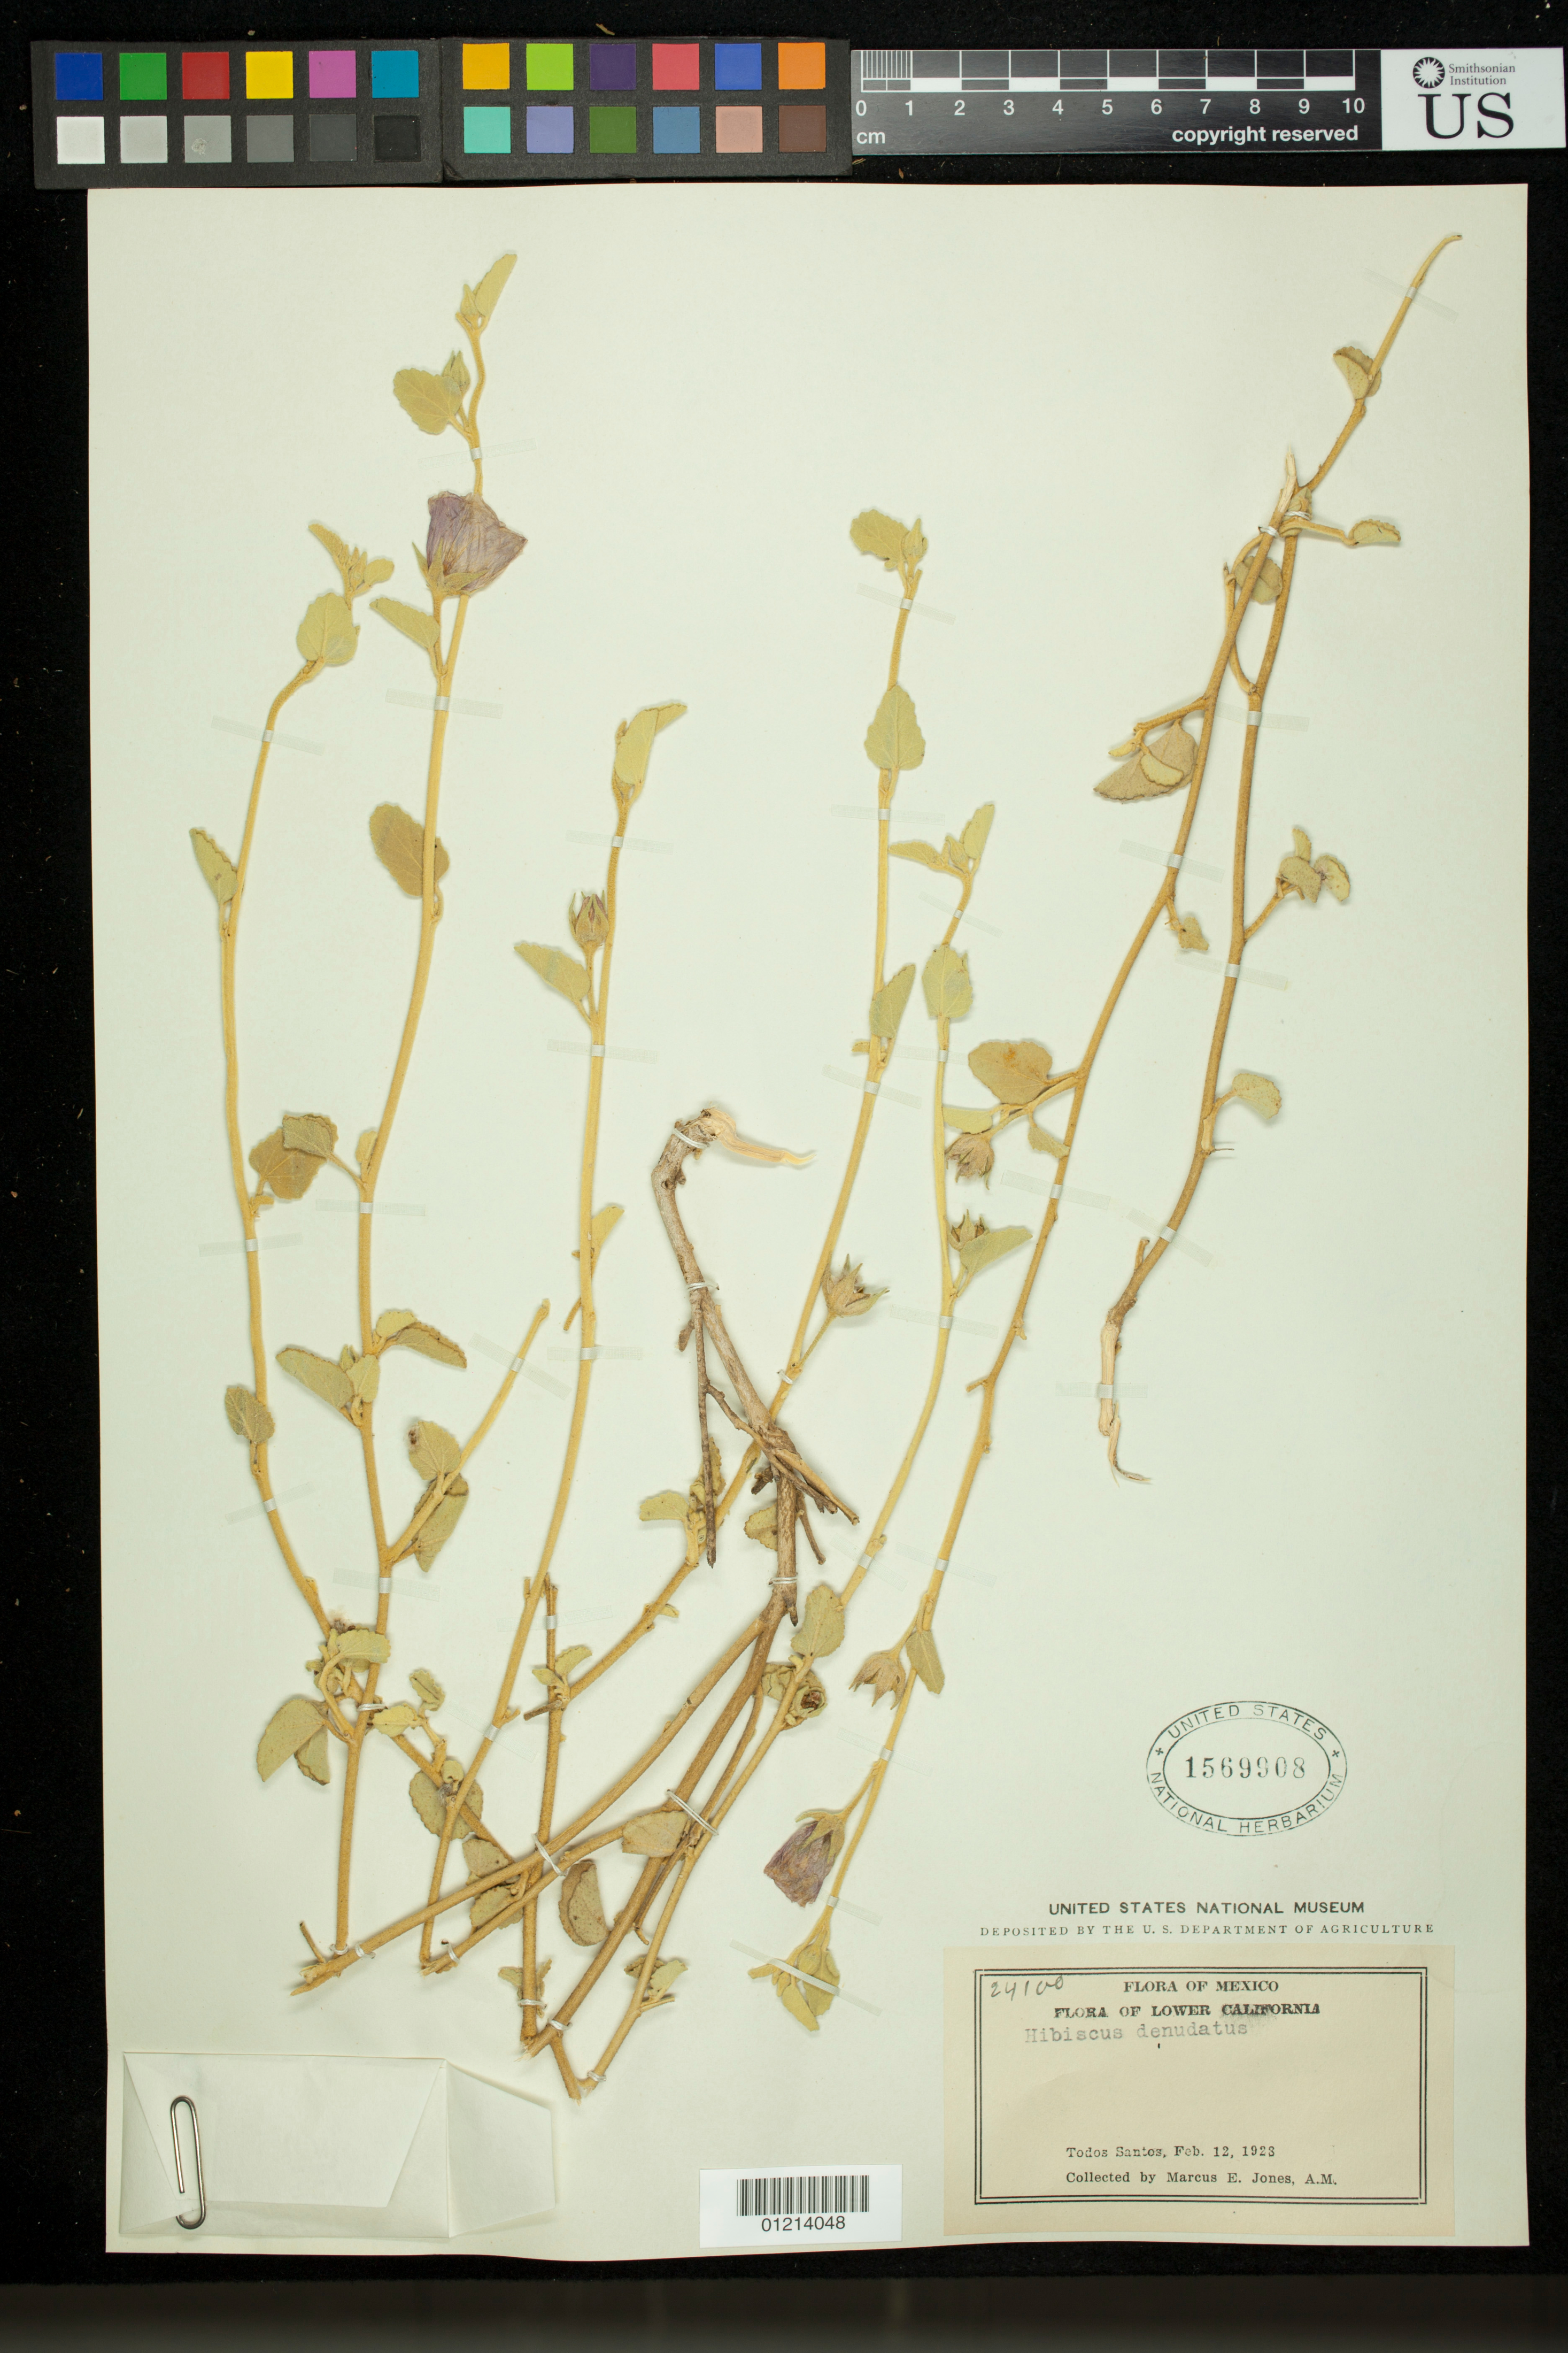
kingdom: Plantae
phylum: Tracheophyta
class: Magnoliopsida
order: Malvales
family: Malvaceae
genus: Hibiscus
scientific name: Hibiscus denudatus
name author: Benth.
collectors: M. E. Jones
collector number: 24100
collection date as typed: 02 Dec 1923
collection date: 1923-12-02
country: Mexico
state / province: Baja California Sur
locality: Lower California: Todos Santos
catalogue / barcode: US 1569908